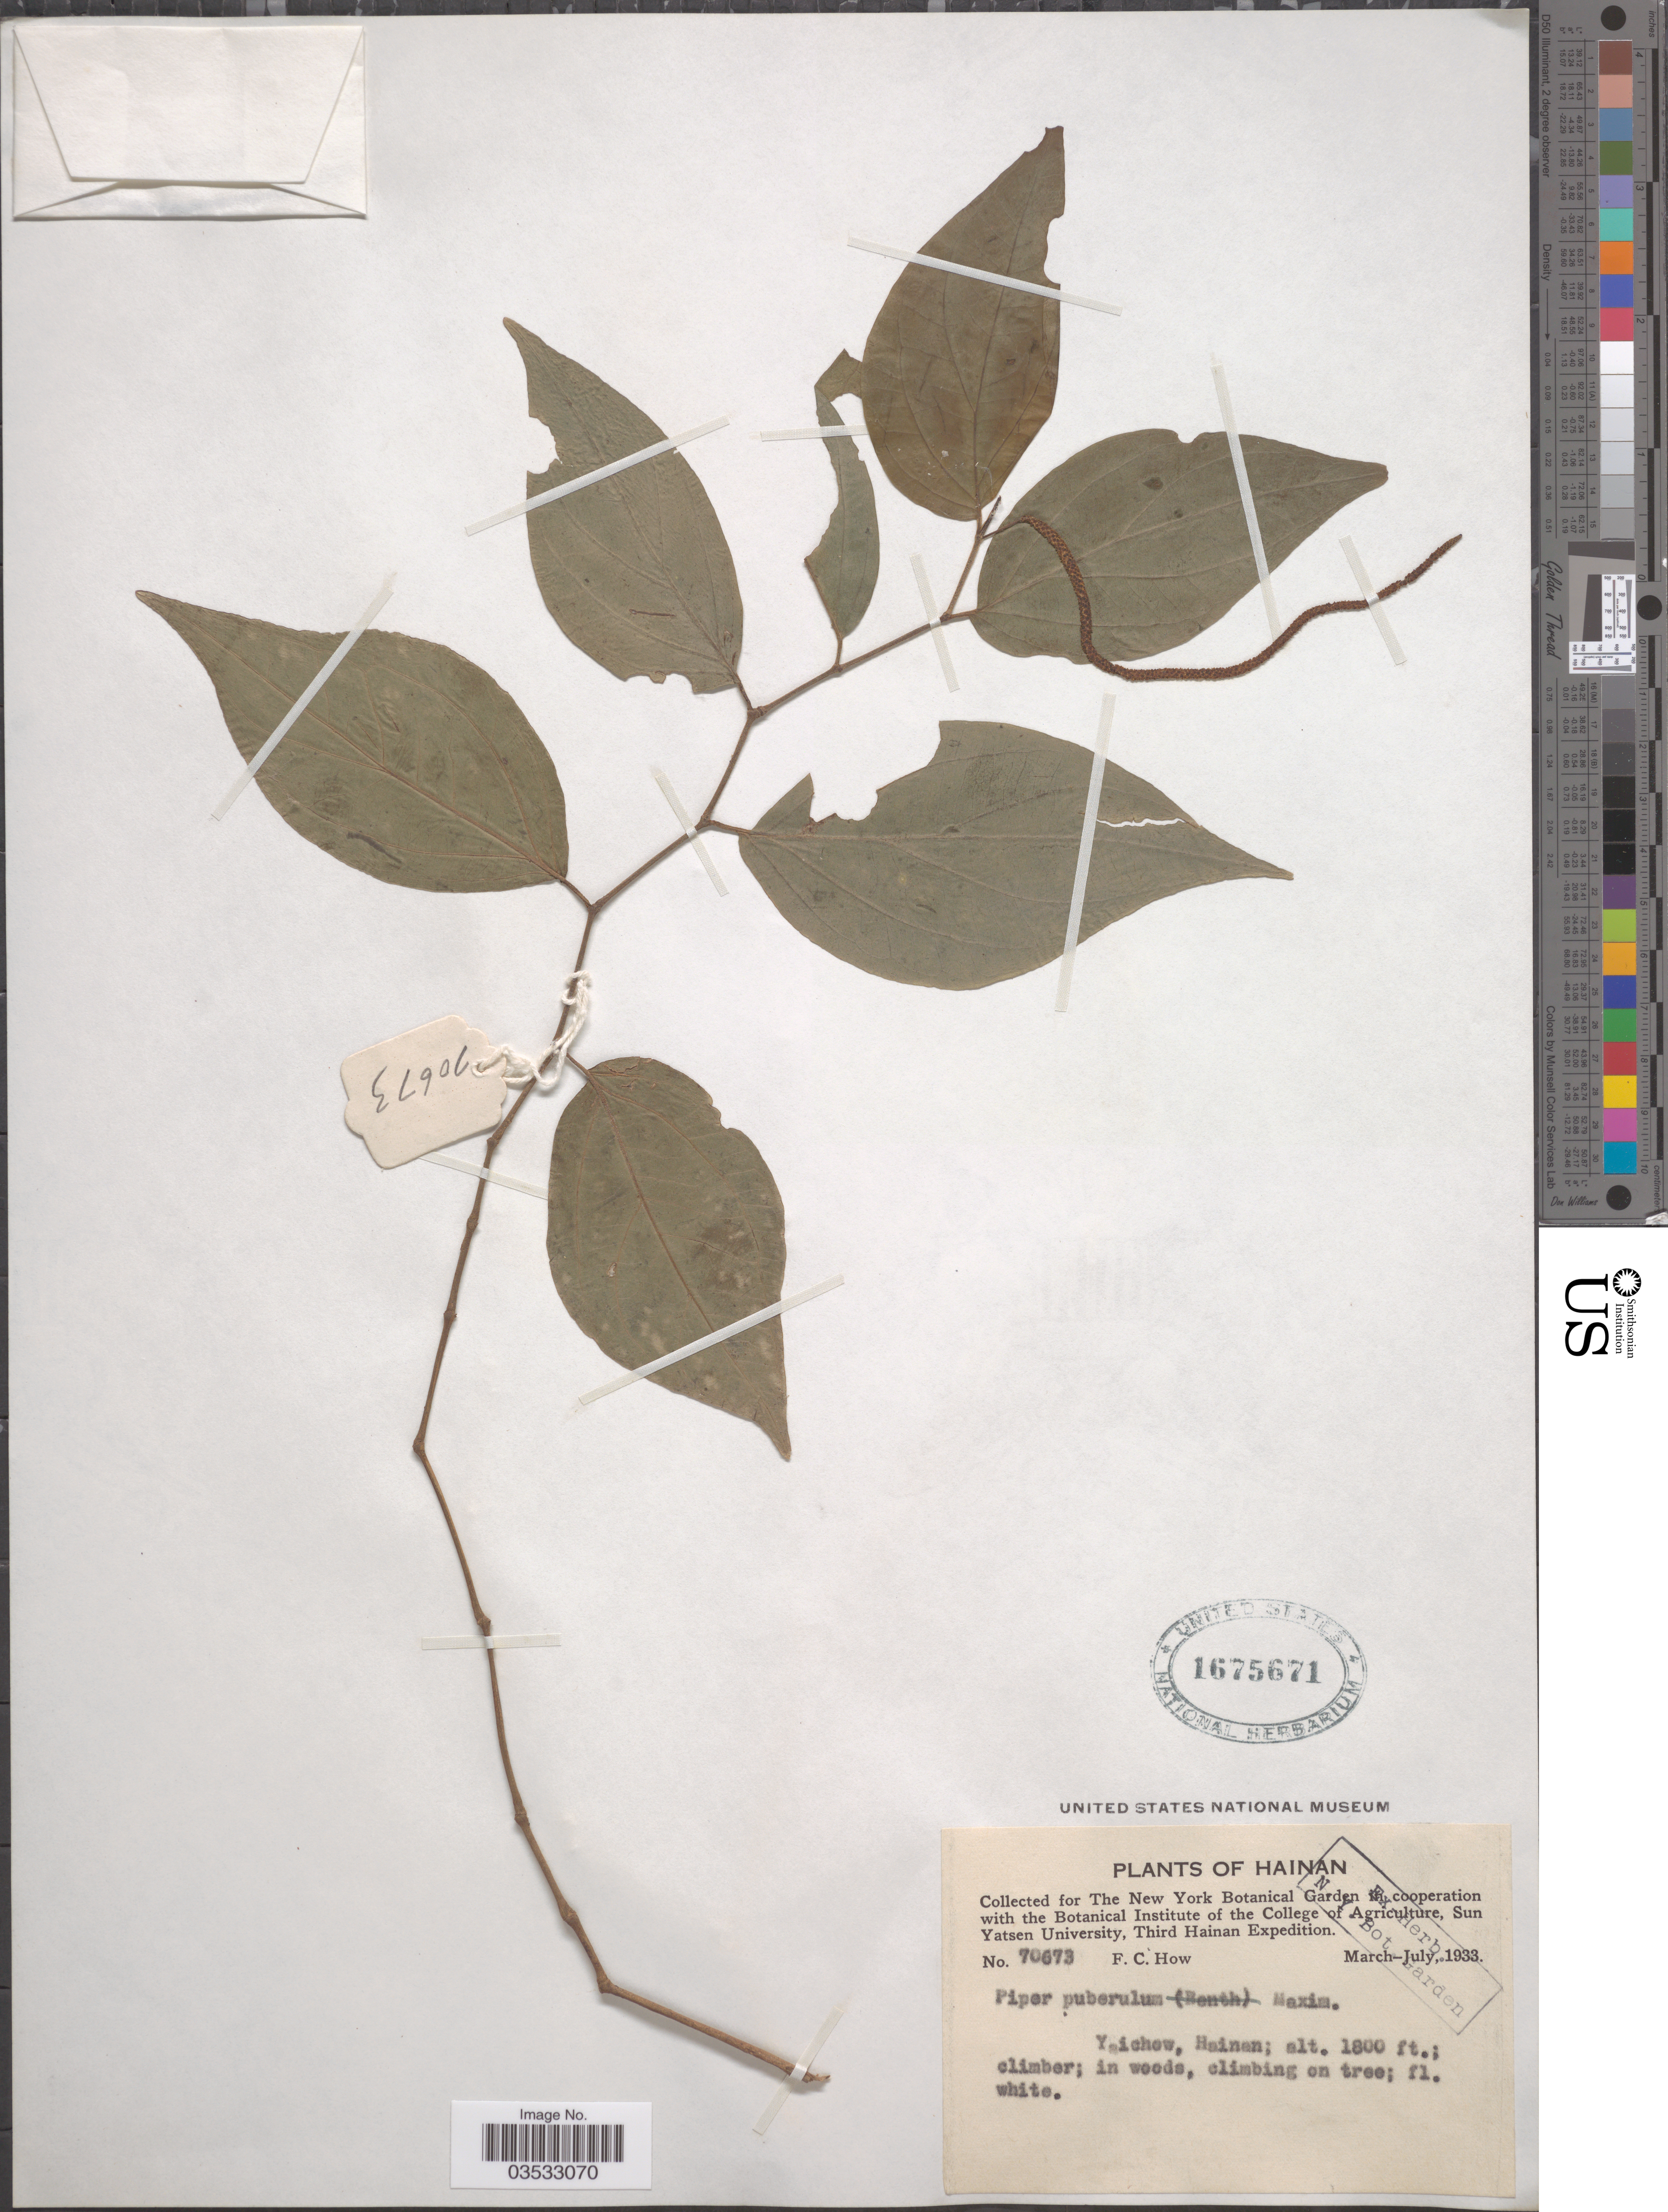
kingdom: Plantae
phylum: Tracheophyta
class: Magnoliopsida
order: Piperales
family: Piperaceae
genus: Piper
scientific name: Piper puberulum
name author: (Benth.) Seem.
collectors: F. C. How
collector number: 70673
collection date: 1933-03/1933-07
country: China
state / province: Hainan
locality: Yaichow, Hainan.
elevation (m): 549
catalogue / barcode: US 1675671